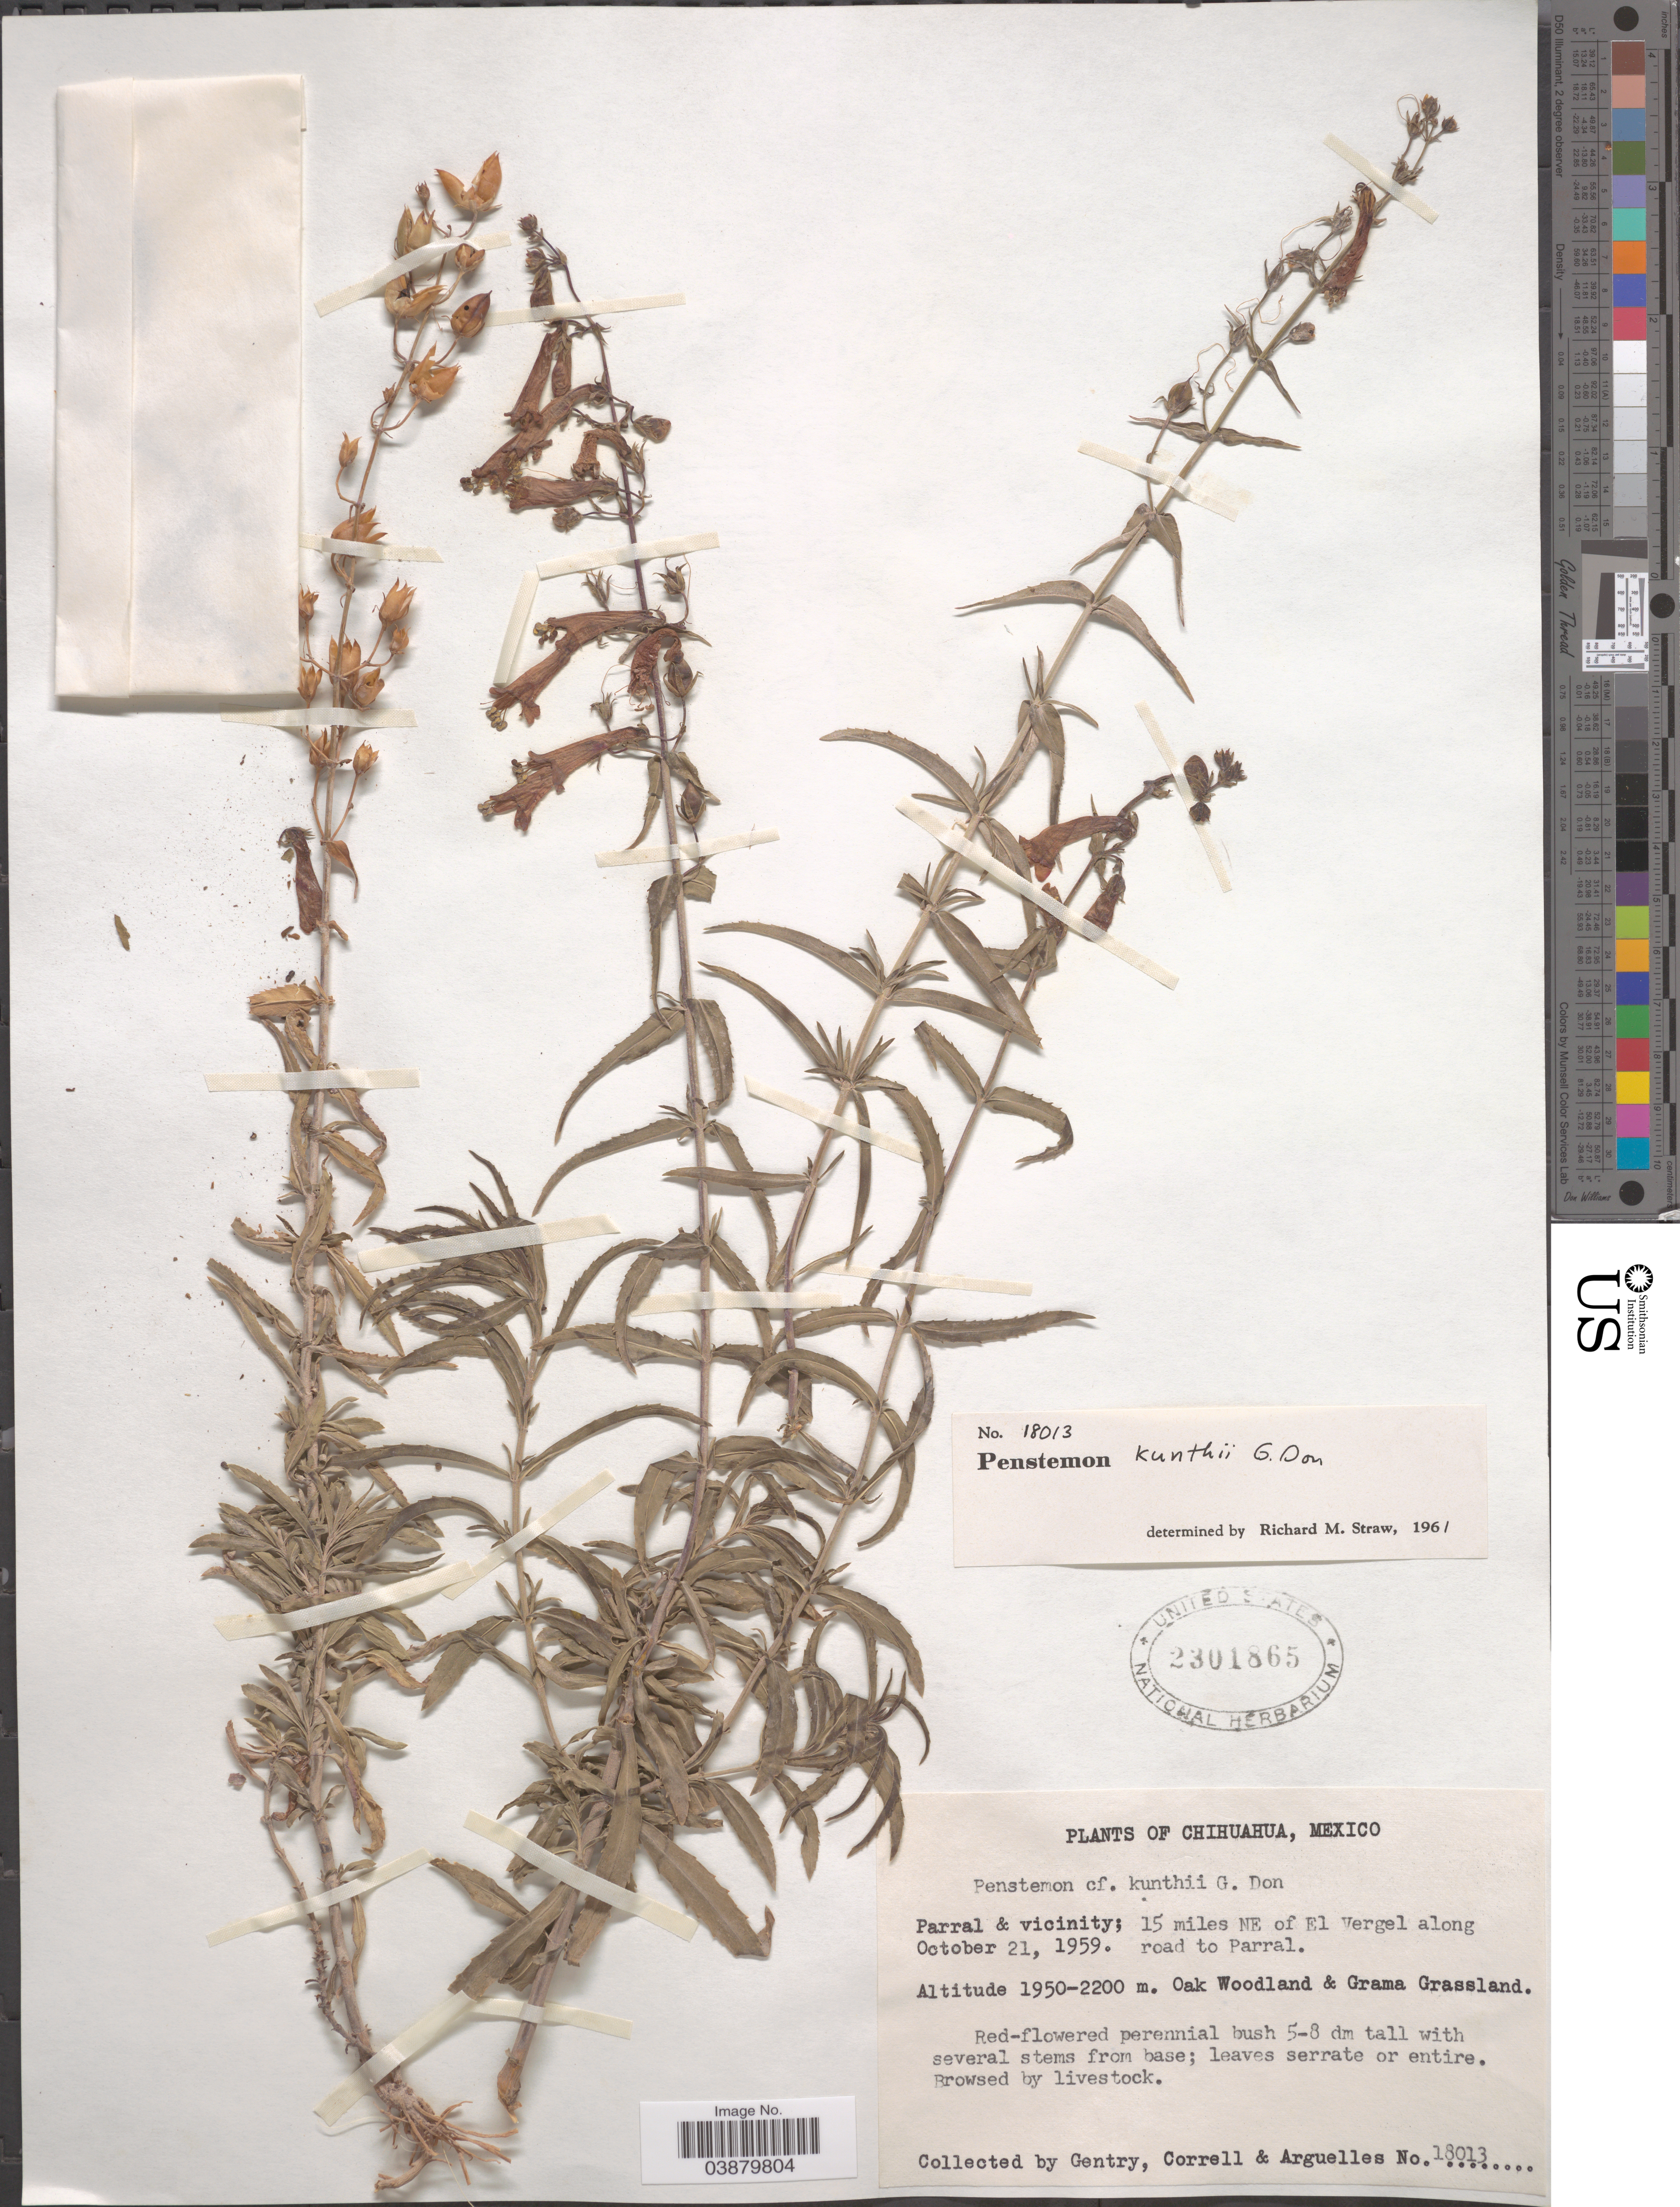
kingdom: Plantae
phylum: Tracheophyta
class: Magnoliopsida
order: Lamiales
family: Plantaginaceae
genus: Penstemon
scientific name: Penstemon kunthii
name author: G. Don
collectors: Gentry, --, -- Correll & Arguelles, --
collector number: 18013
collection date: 1959-10-21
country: Mexico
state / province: Chihuahua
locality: Parral & vicinity; 15 miles NE of El Vergel along road to Parral. Oak Woodland & Grama Grassland.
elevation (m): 1950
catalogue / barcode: US 2301865